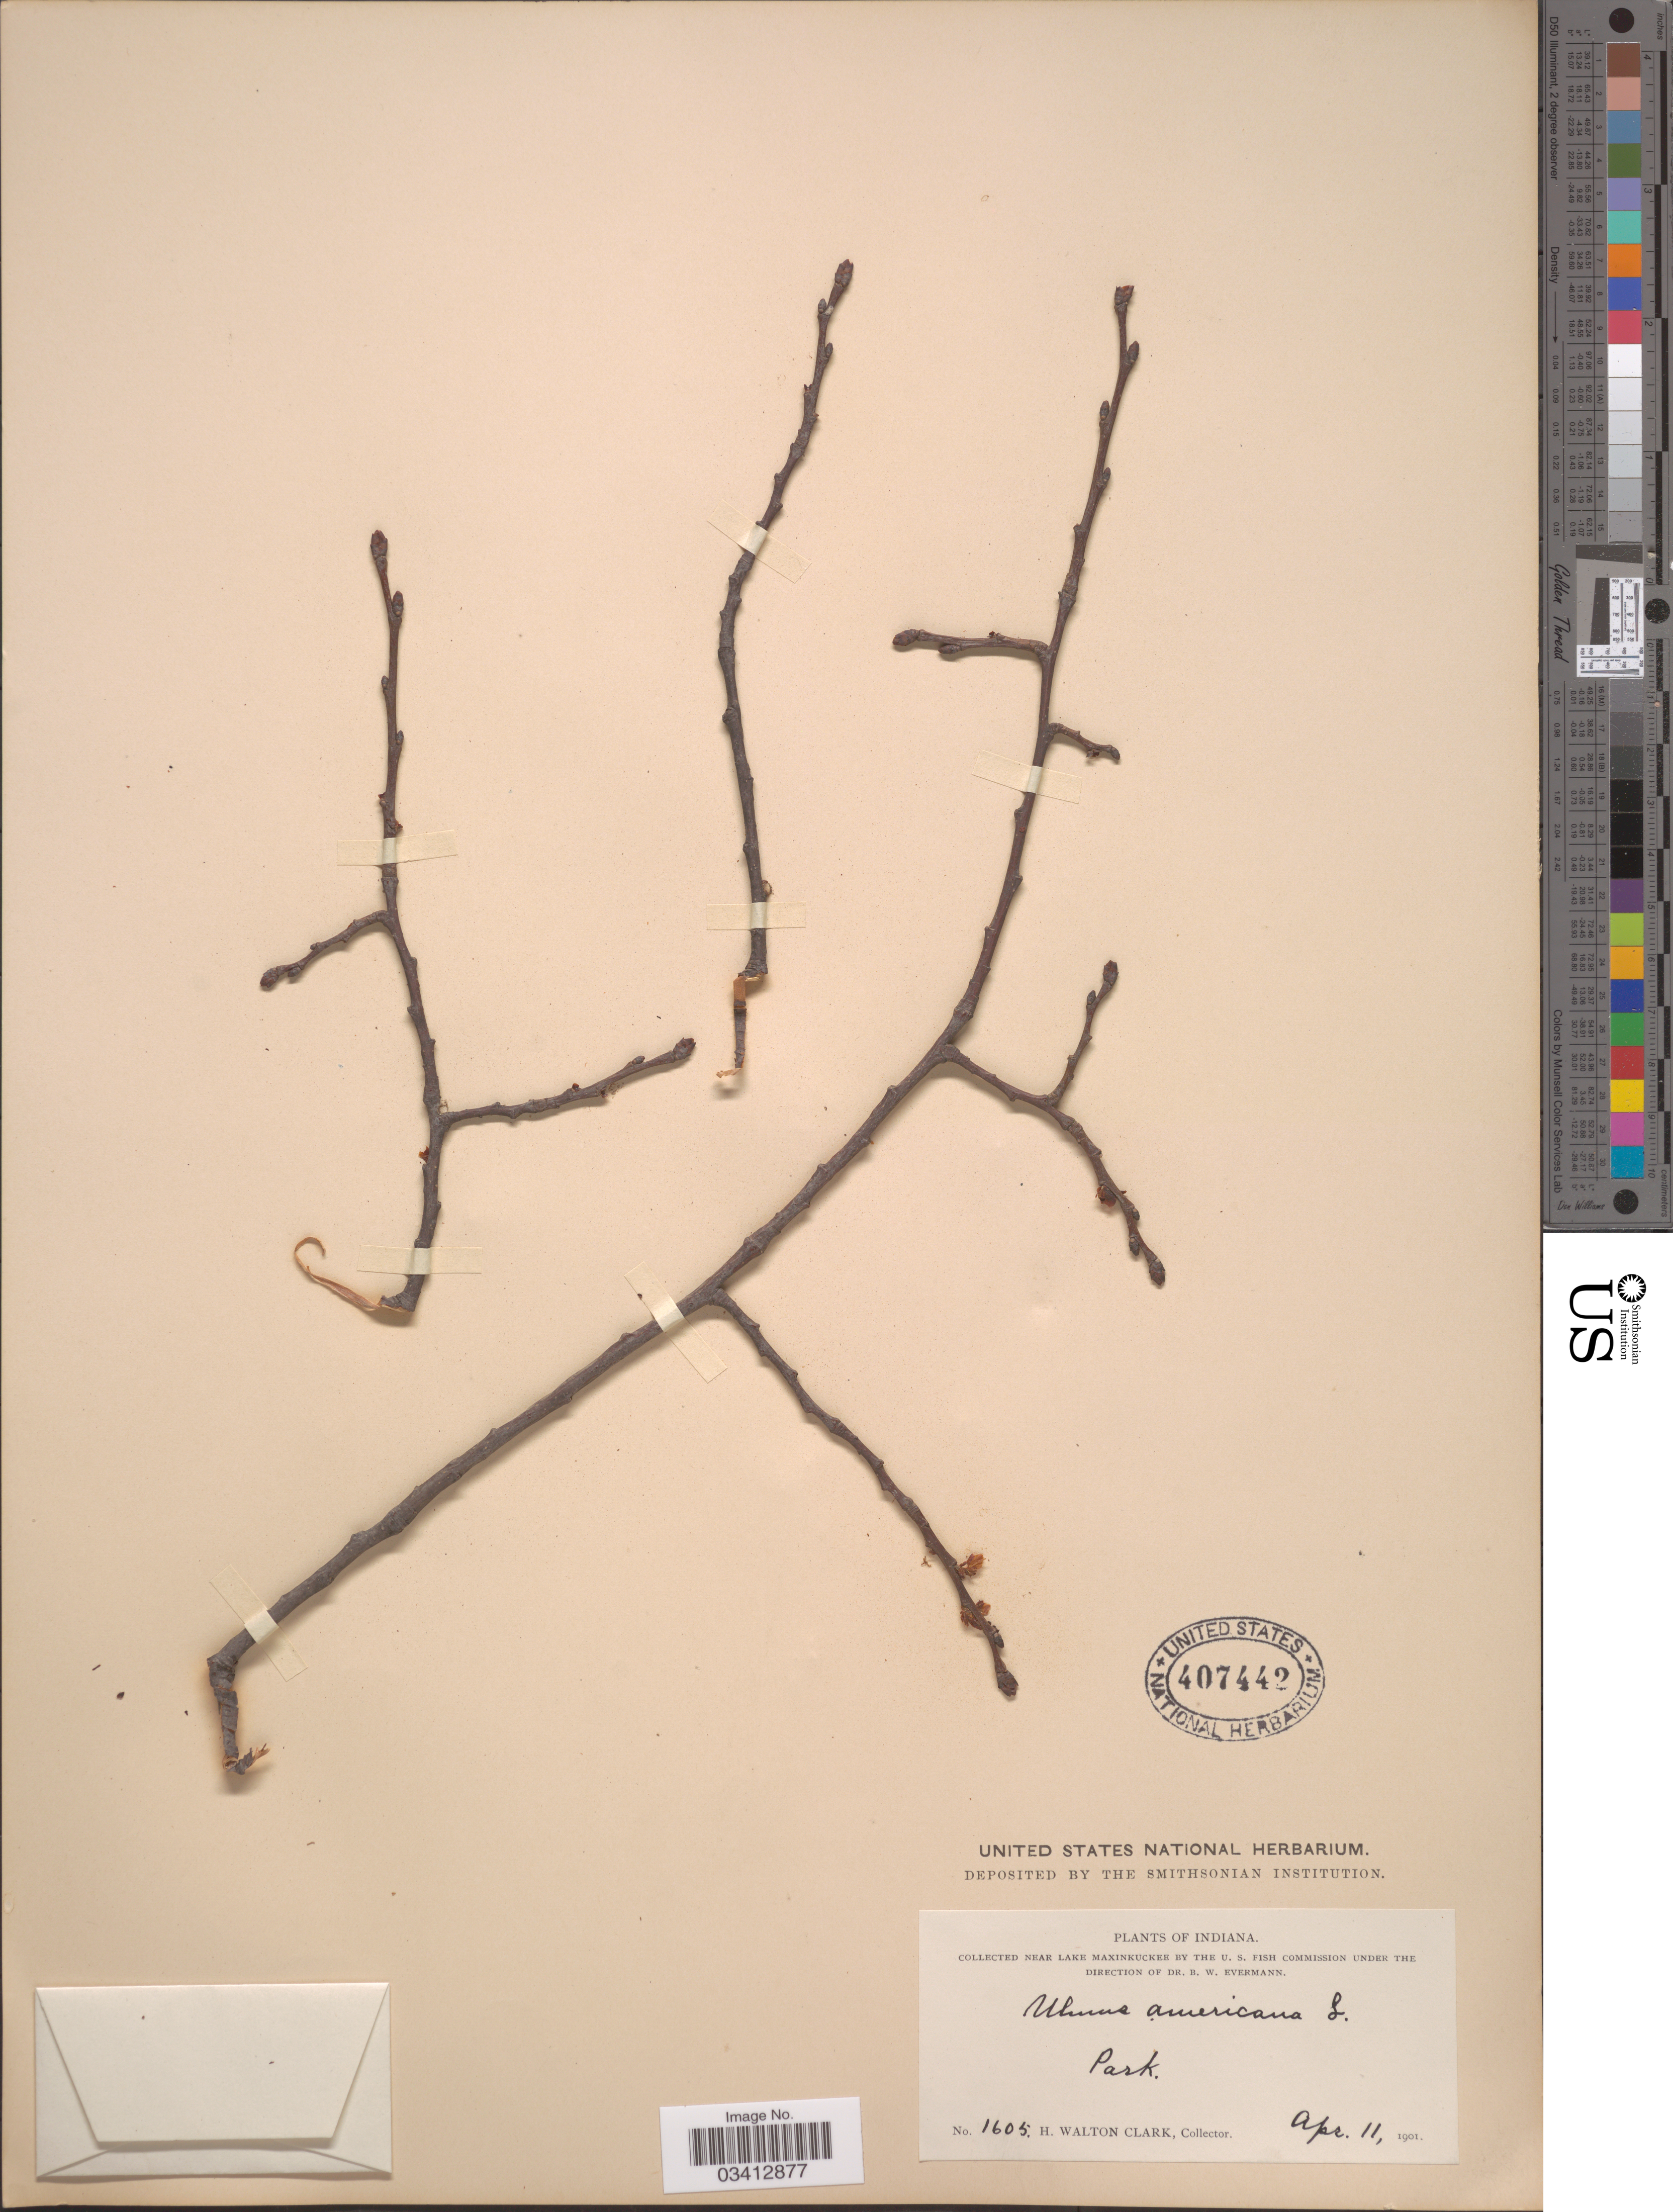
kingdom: Plantae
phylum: Tracheophyta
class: Magnoliopsida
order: Rosales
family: Ulmaceae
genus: Ulmus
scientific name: Ulmus americana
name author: L.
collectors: H. W. Clark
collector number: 1605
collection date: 1901-04-11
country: United States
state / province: Indiana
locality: Near Lake Maxinkuckee, Park.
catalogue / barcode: US 407442